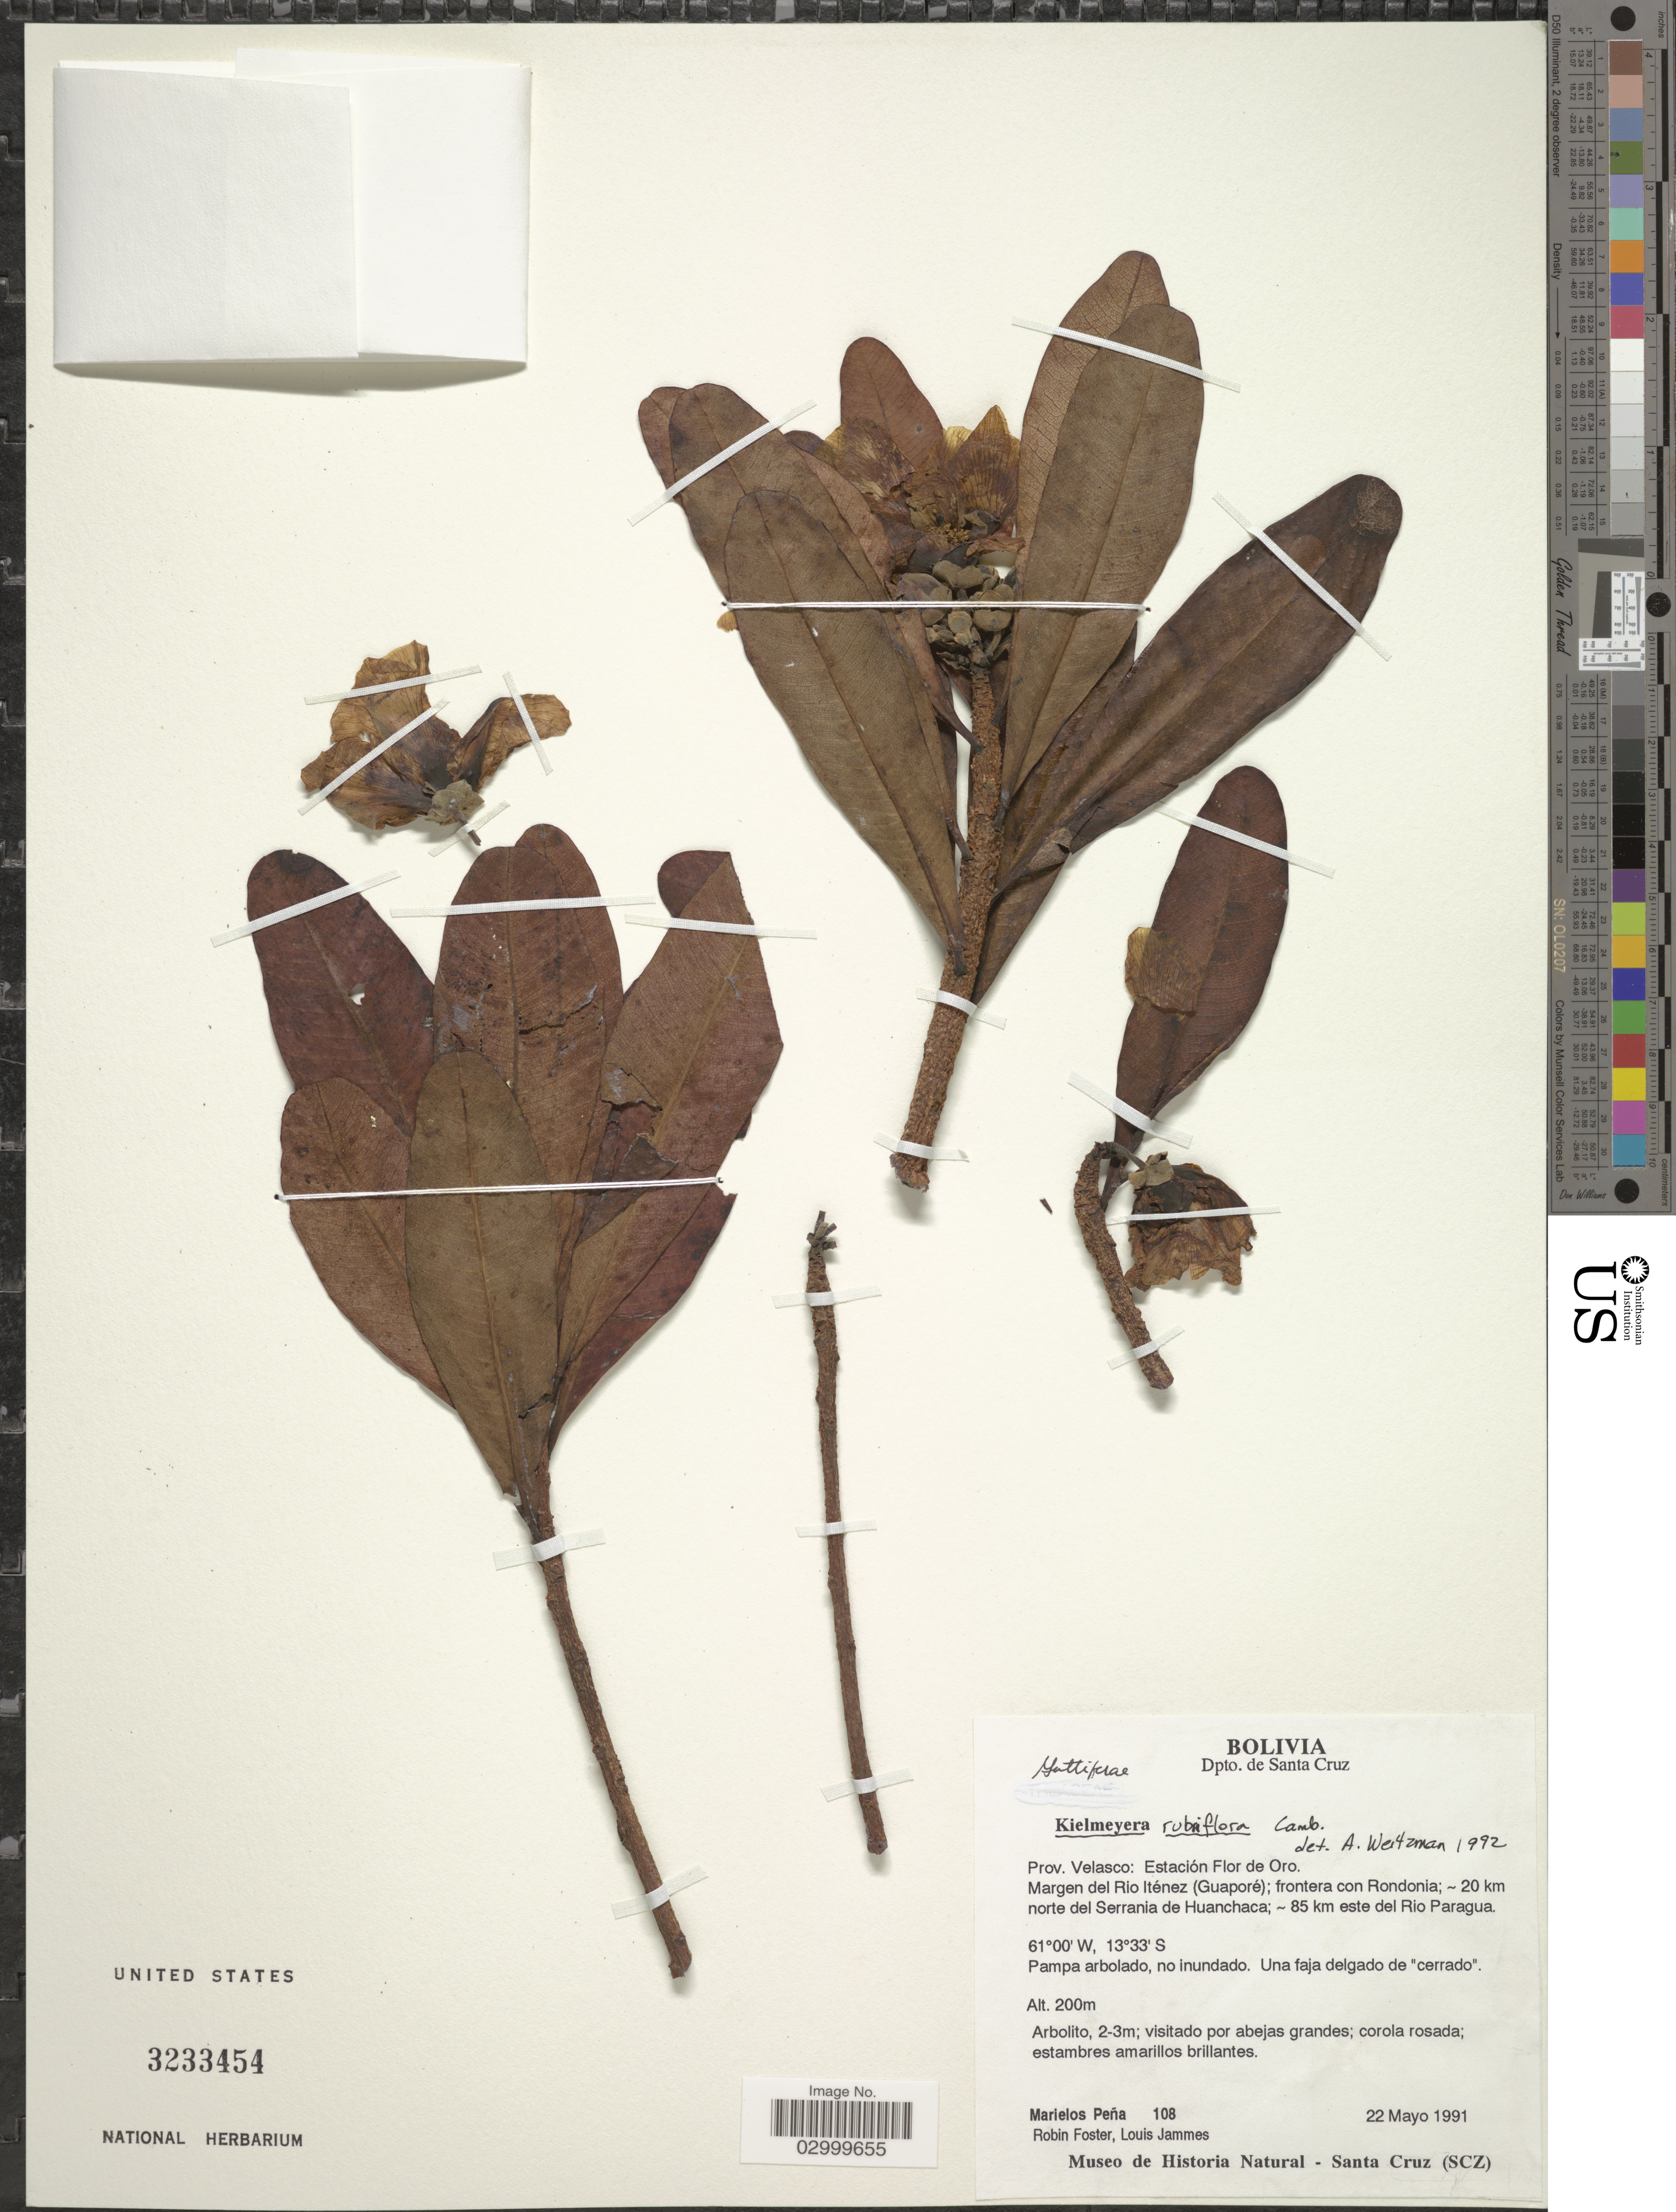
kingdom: Plantae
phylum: Tracheophyta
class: Magnoliopsida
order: Malpighiales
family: Calophyllaceae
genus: Kielmeyera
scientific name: Kielmeyera rubriflora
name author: Cambess.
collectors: Marielos Peña, R. B. Foster & L. Jammes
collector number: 108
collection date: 1991-05-22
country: Bolivia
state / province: Santa Cruz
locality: Dpto. de Santa Cruz, Prov. Velasco: Estación Flor de Oro. Margen del Rio Iténez (Guaporé); frontera con Rondonia; - 20 km norte del Serrania de Huanchaca; - 85 km este del Rio Paragua.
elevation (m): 200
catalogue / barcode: US 3233454